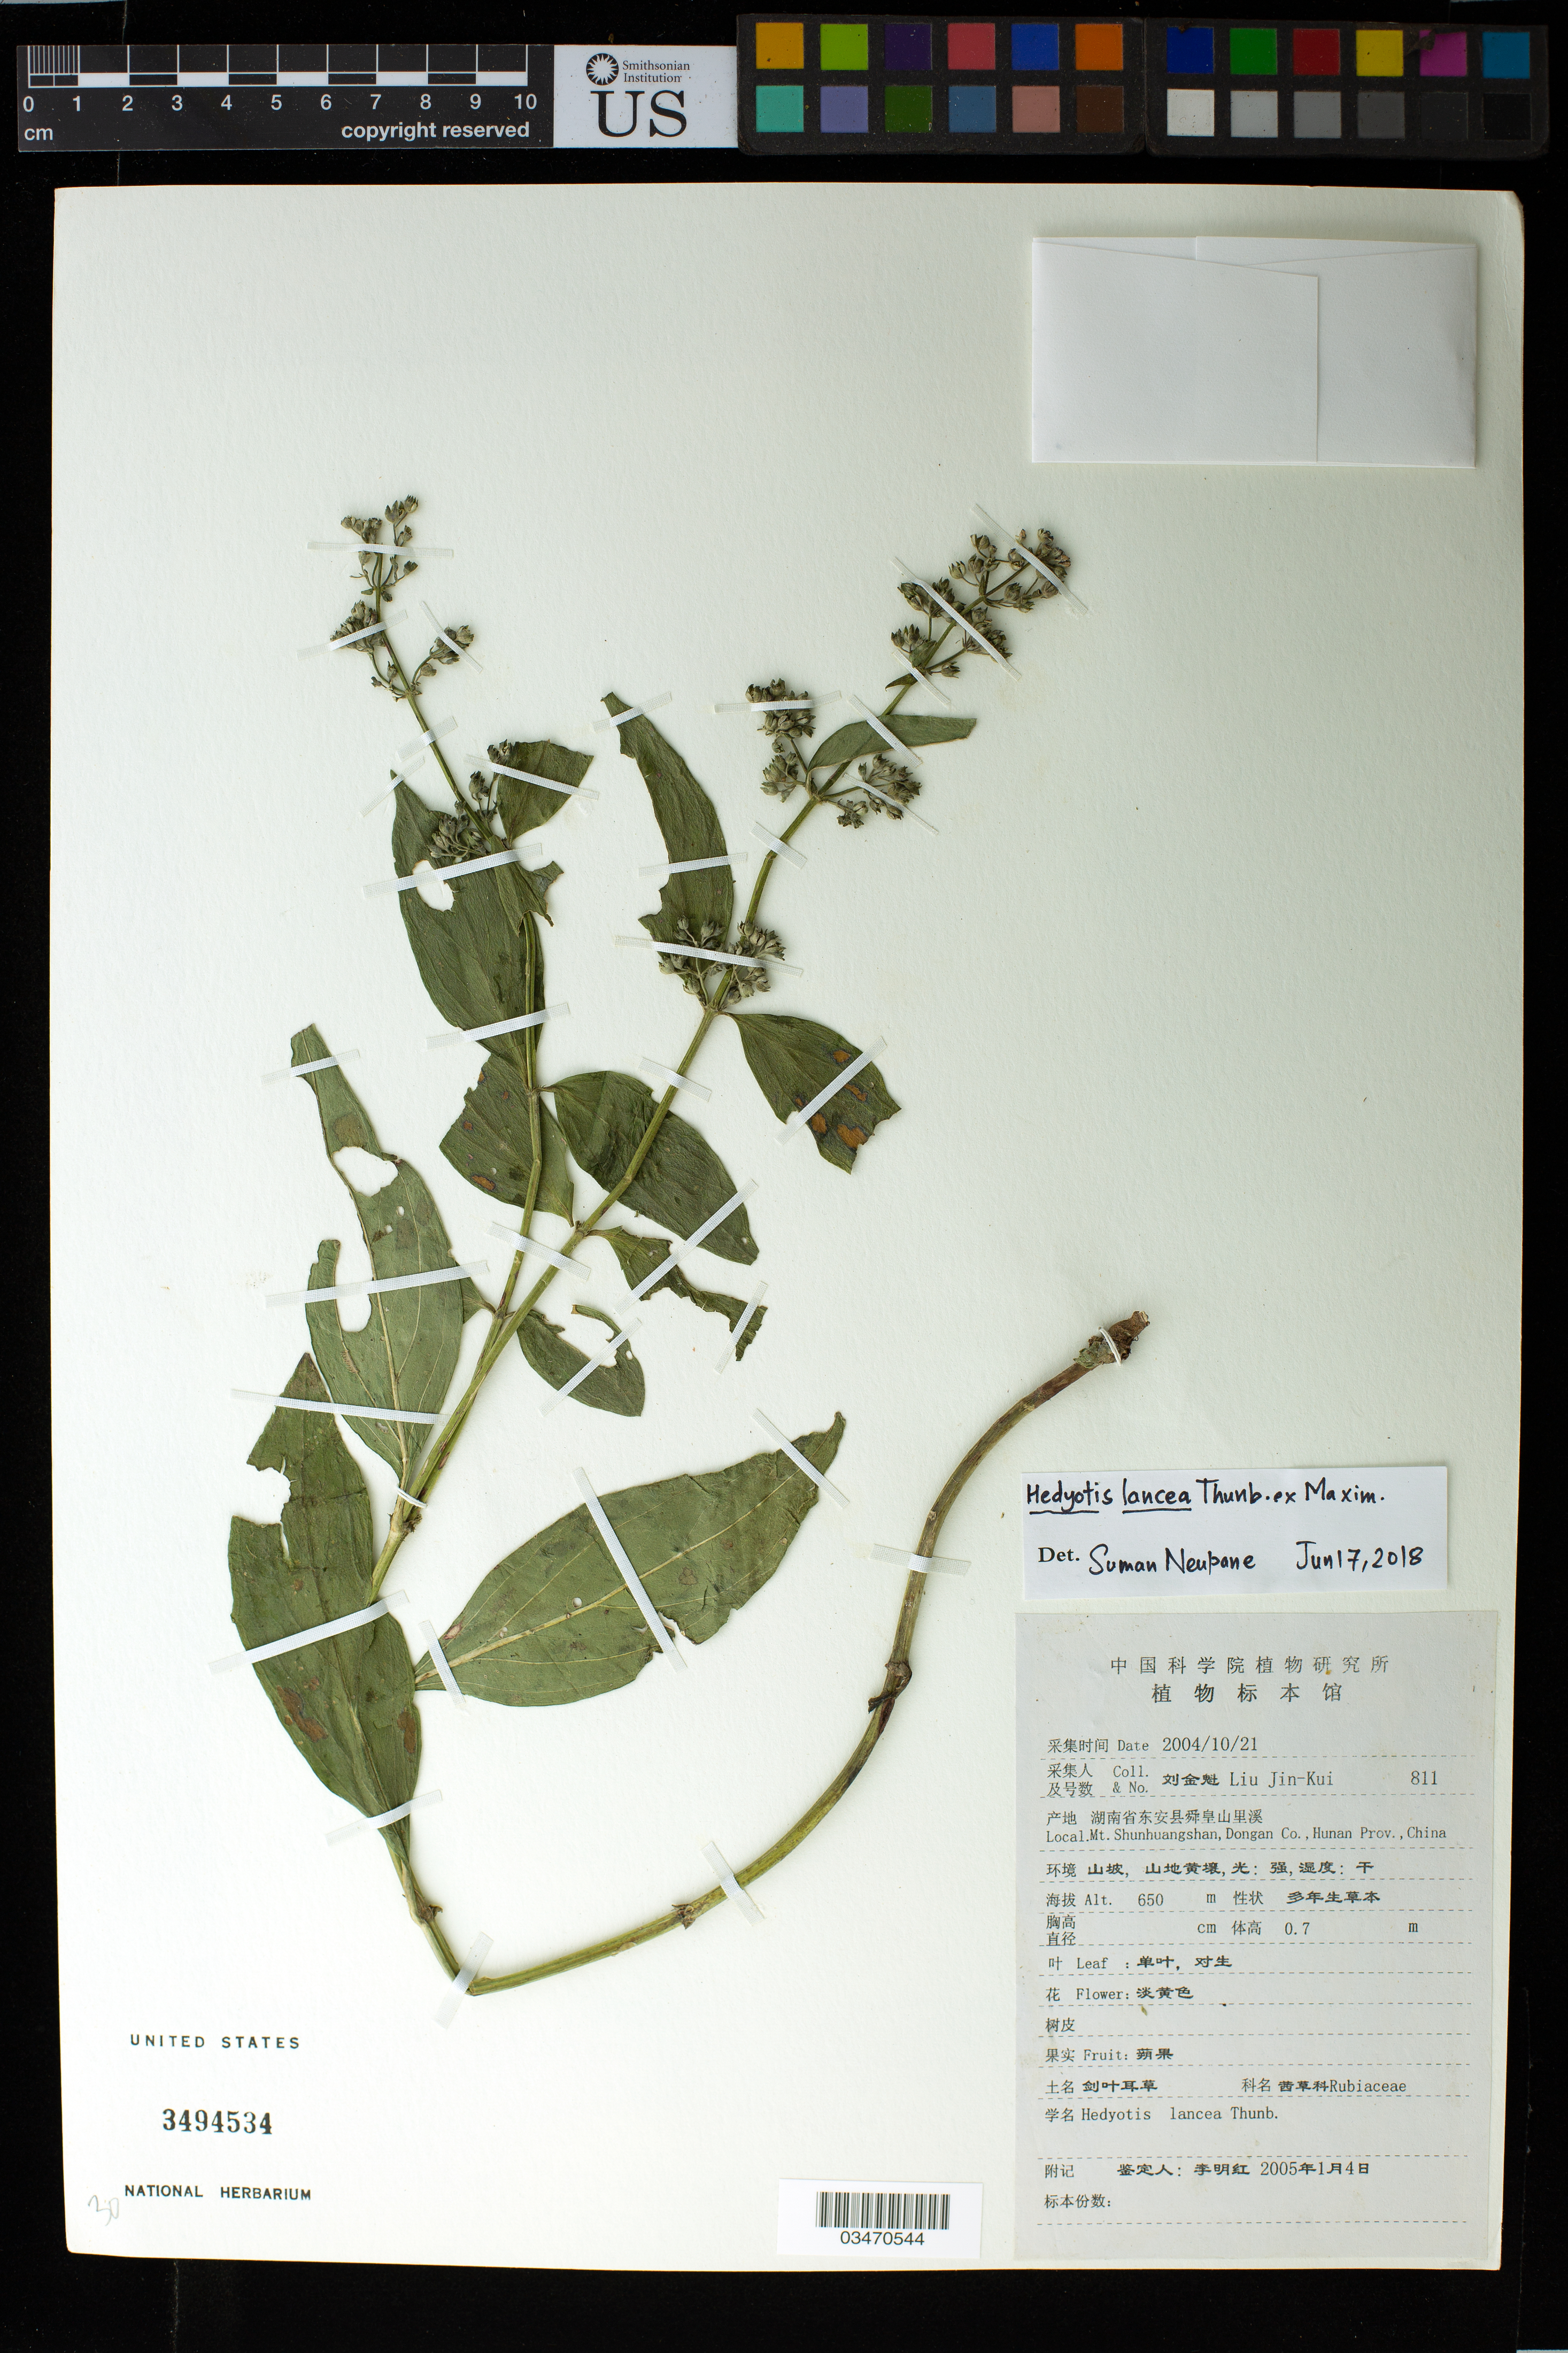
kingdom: Plantae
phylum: Tracheophyta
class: Magnoliopsida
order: Gentianales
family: Rubiaceae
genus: Hedyotis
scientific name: Hedyotis lancea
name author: Thunb. ex Maxim.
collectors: J. K. Liu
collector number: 811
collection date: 2004-10-21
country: China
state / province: Hunan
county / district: Dongan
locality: Mt. Shunhuangshan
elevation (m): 650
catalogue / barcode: US 3494534